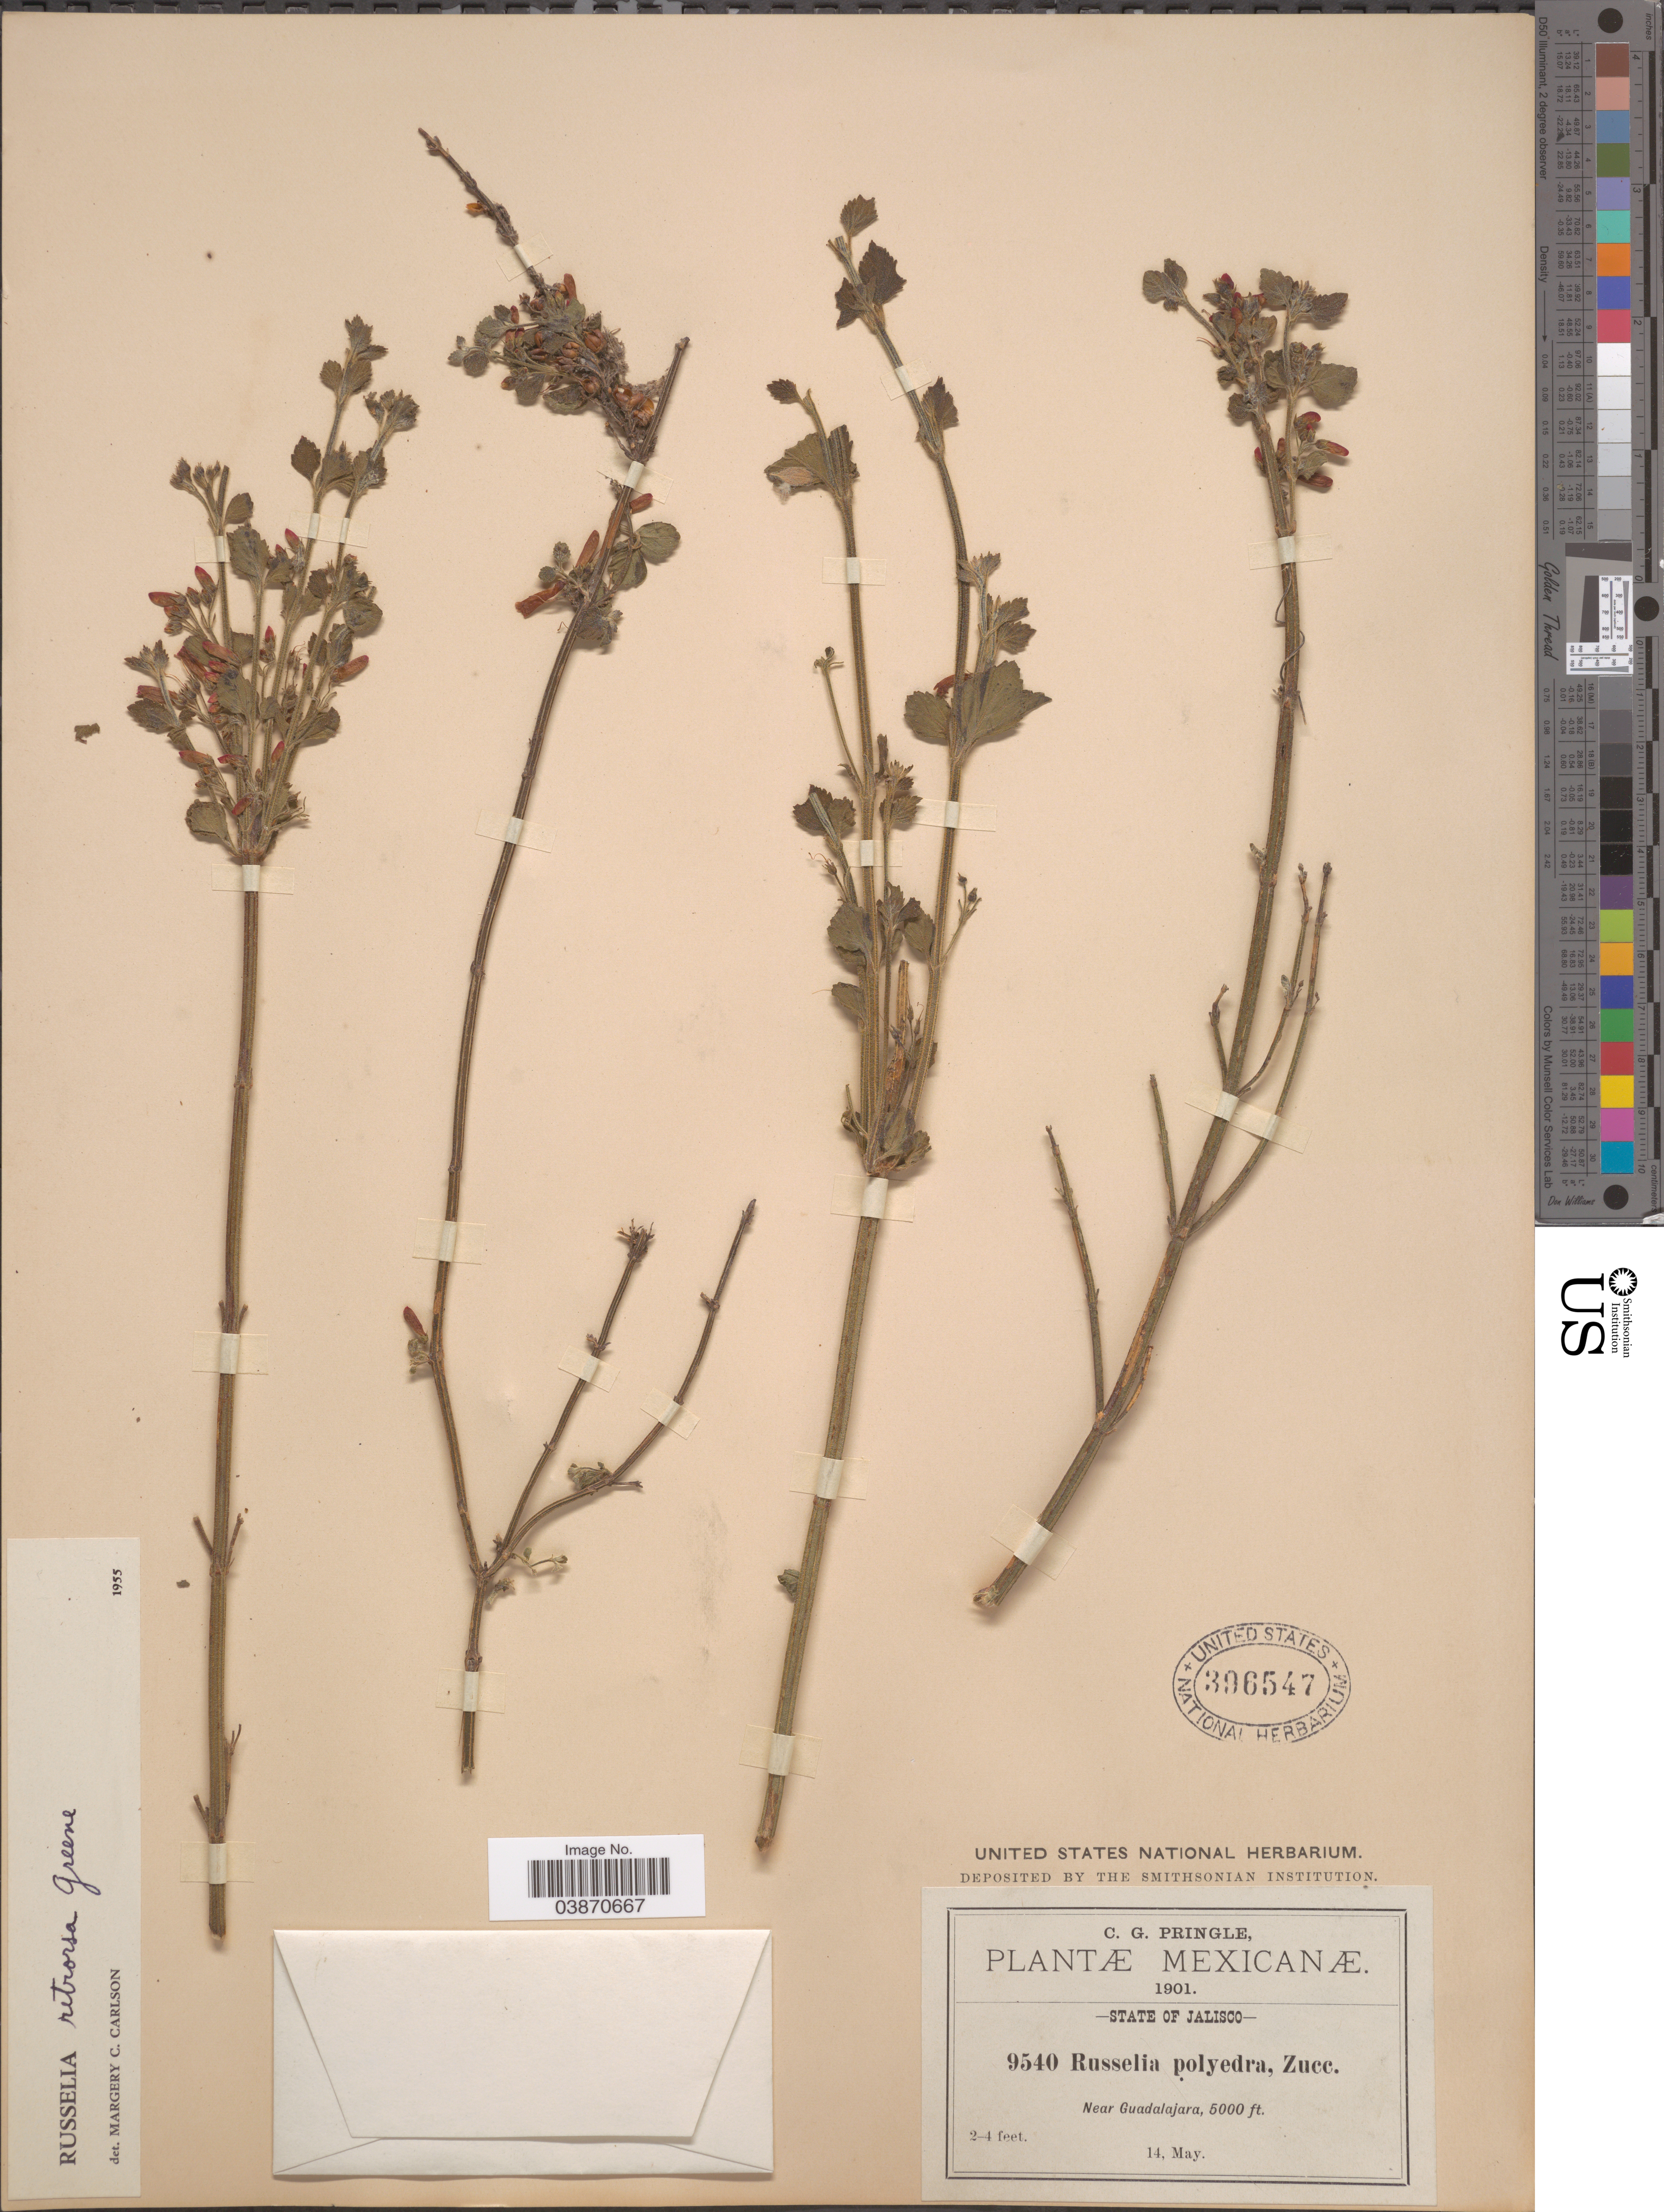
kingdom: Plantae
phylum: Tracheophyta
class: Magnoliopsida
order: Lamiales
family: Plantaginaceae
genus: Russelia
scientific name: Russelia retrorsa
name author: Greene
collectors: C. G. Pringle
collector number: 9540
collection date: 1901-05-14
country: Mexico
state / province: Jalisco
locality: Near Guadalajara.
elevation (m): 1524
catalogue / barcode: US 396547